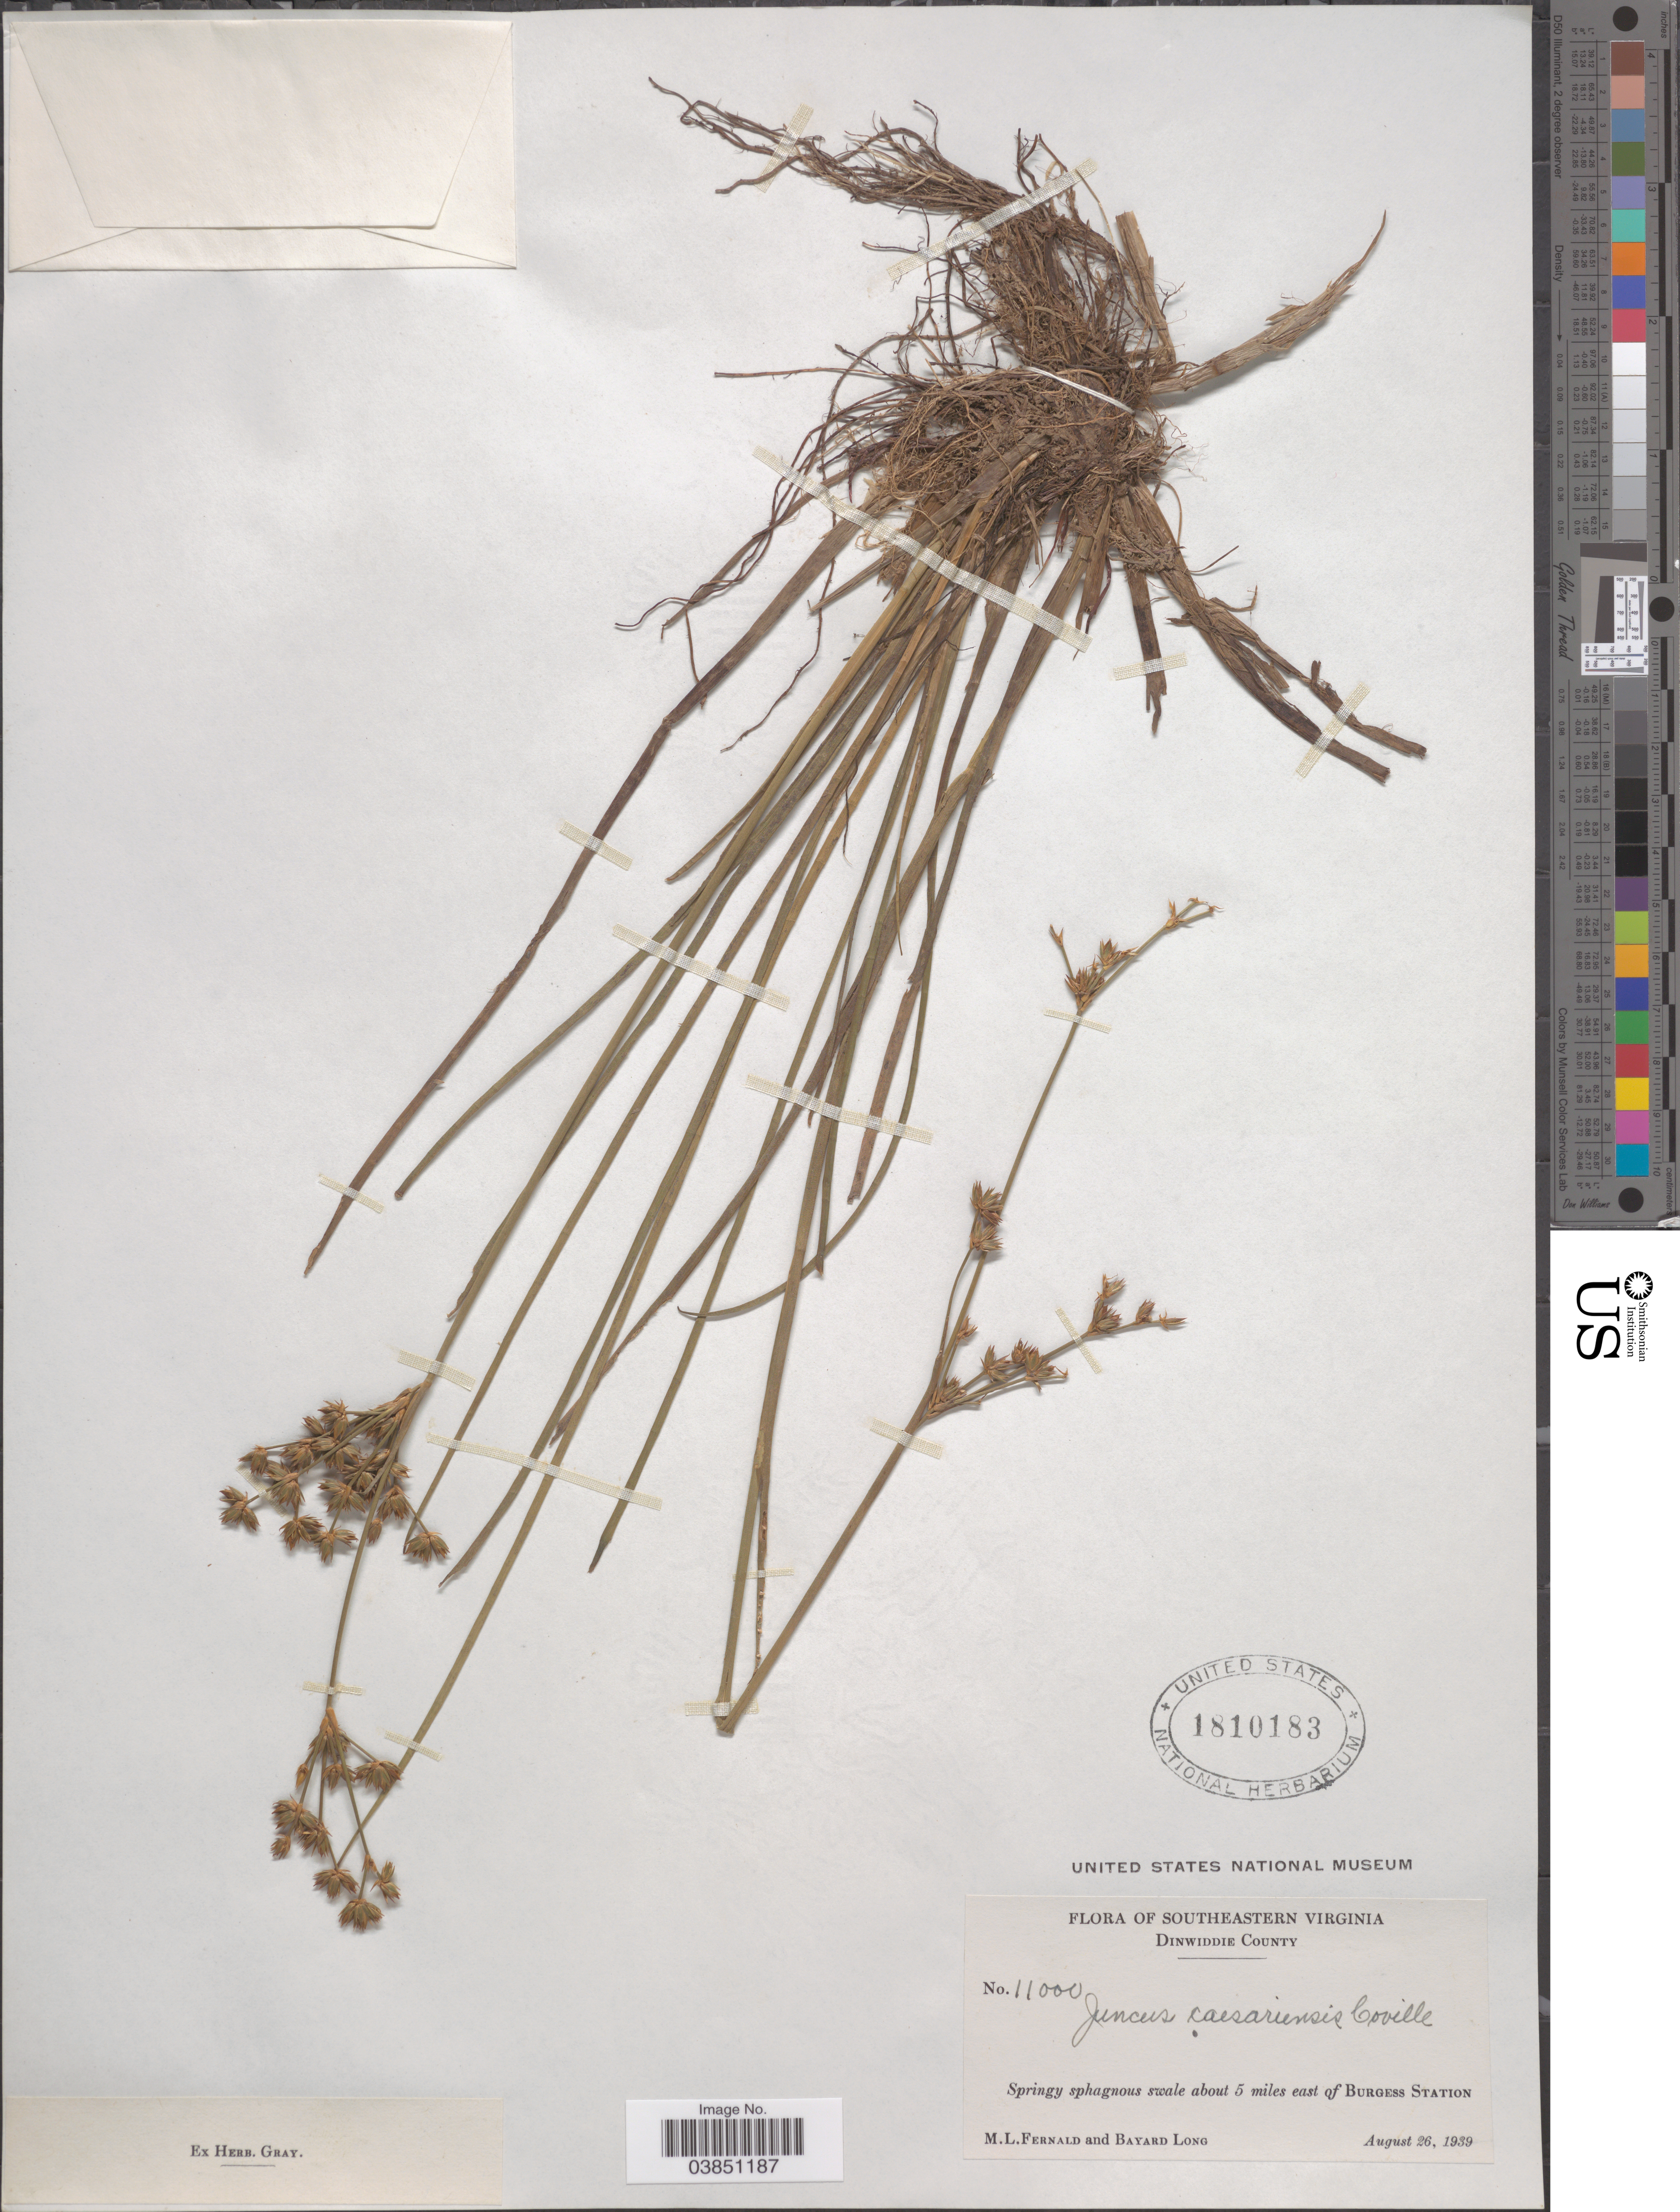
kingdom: Plantae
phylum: Tracheophyta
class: Liliopsida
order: Poales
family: Juncaceae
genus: Juncus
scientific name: Juncus caesariensis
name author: Coville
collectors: M. L. Fernald & B. Long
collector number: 11000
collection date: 1939-08-26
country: United States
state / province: Virginia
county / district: Dinwiddie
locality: Southeastern Virginia. Dinwiddie County. About 5 miles east of Burgess Station.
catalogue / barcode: US 1810183